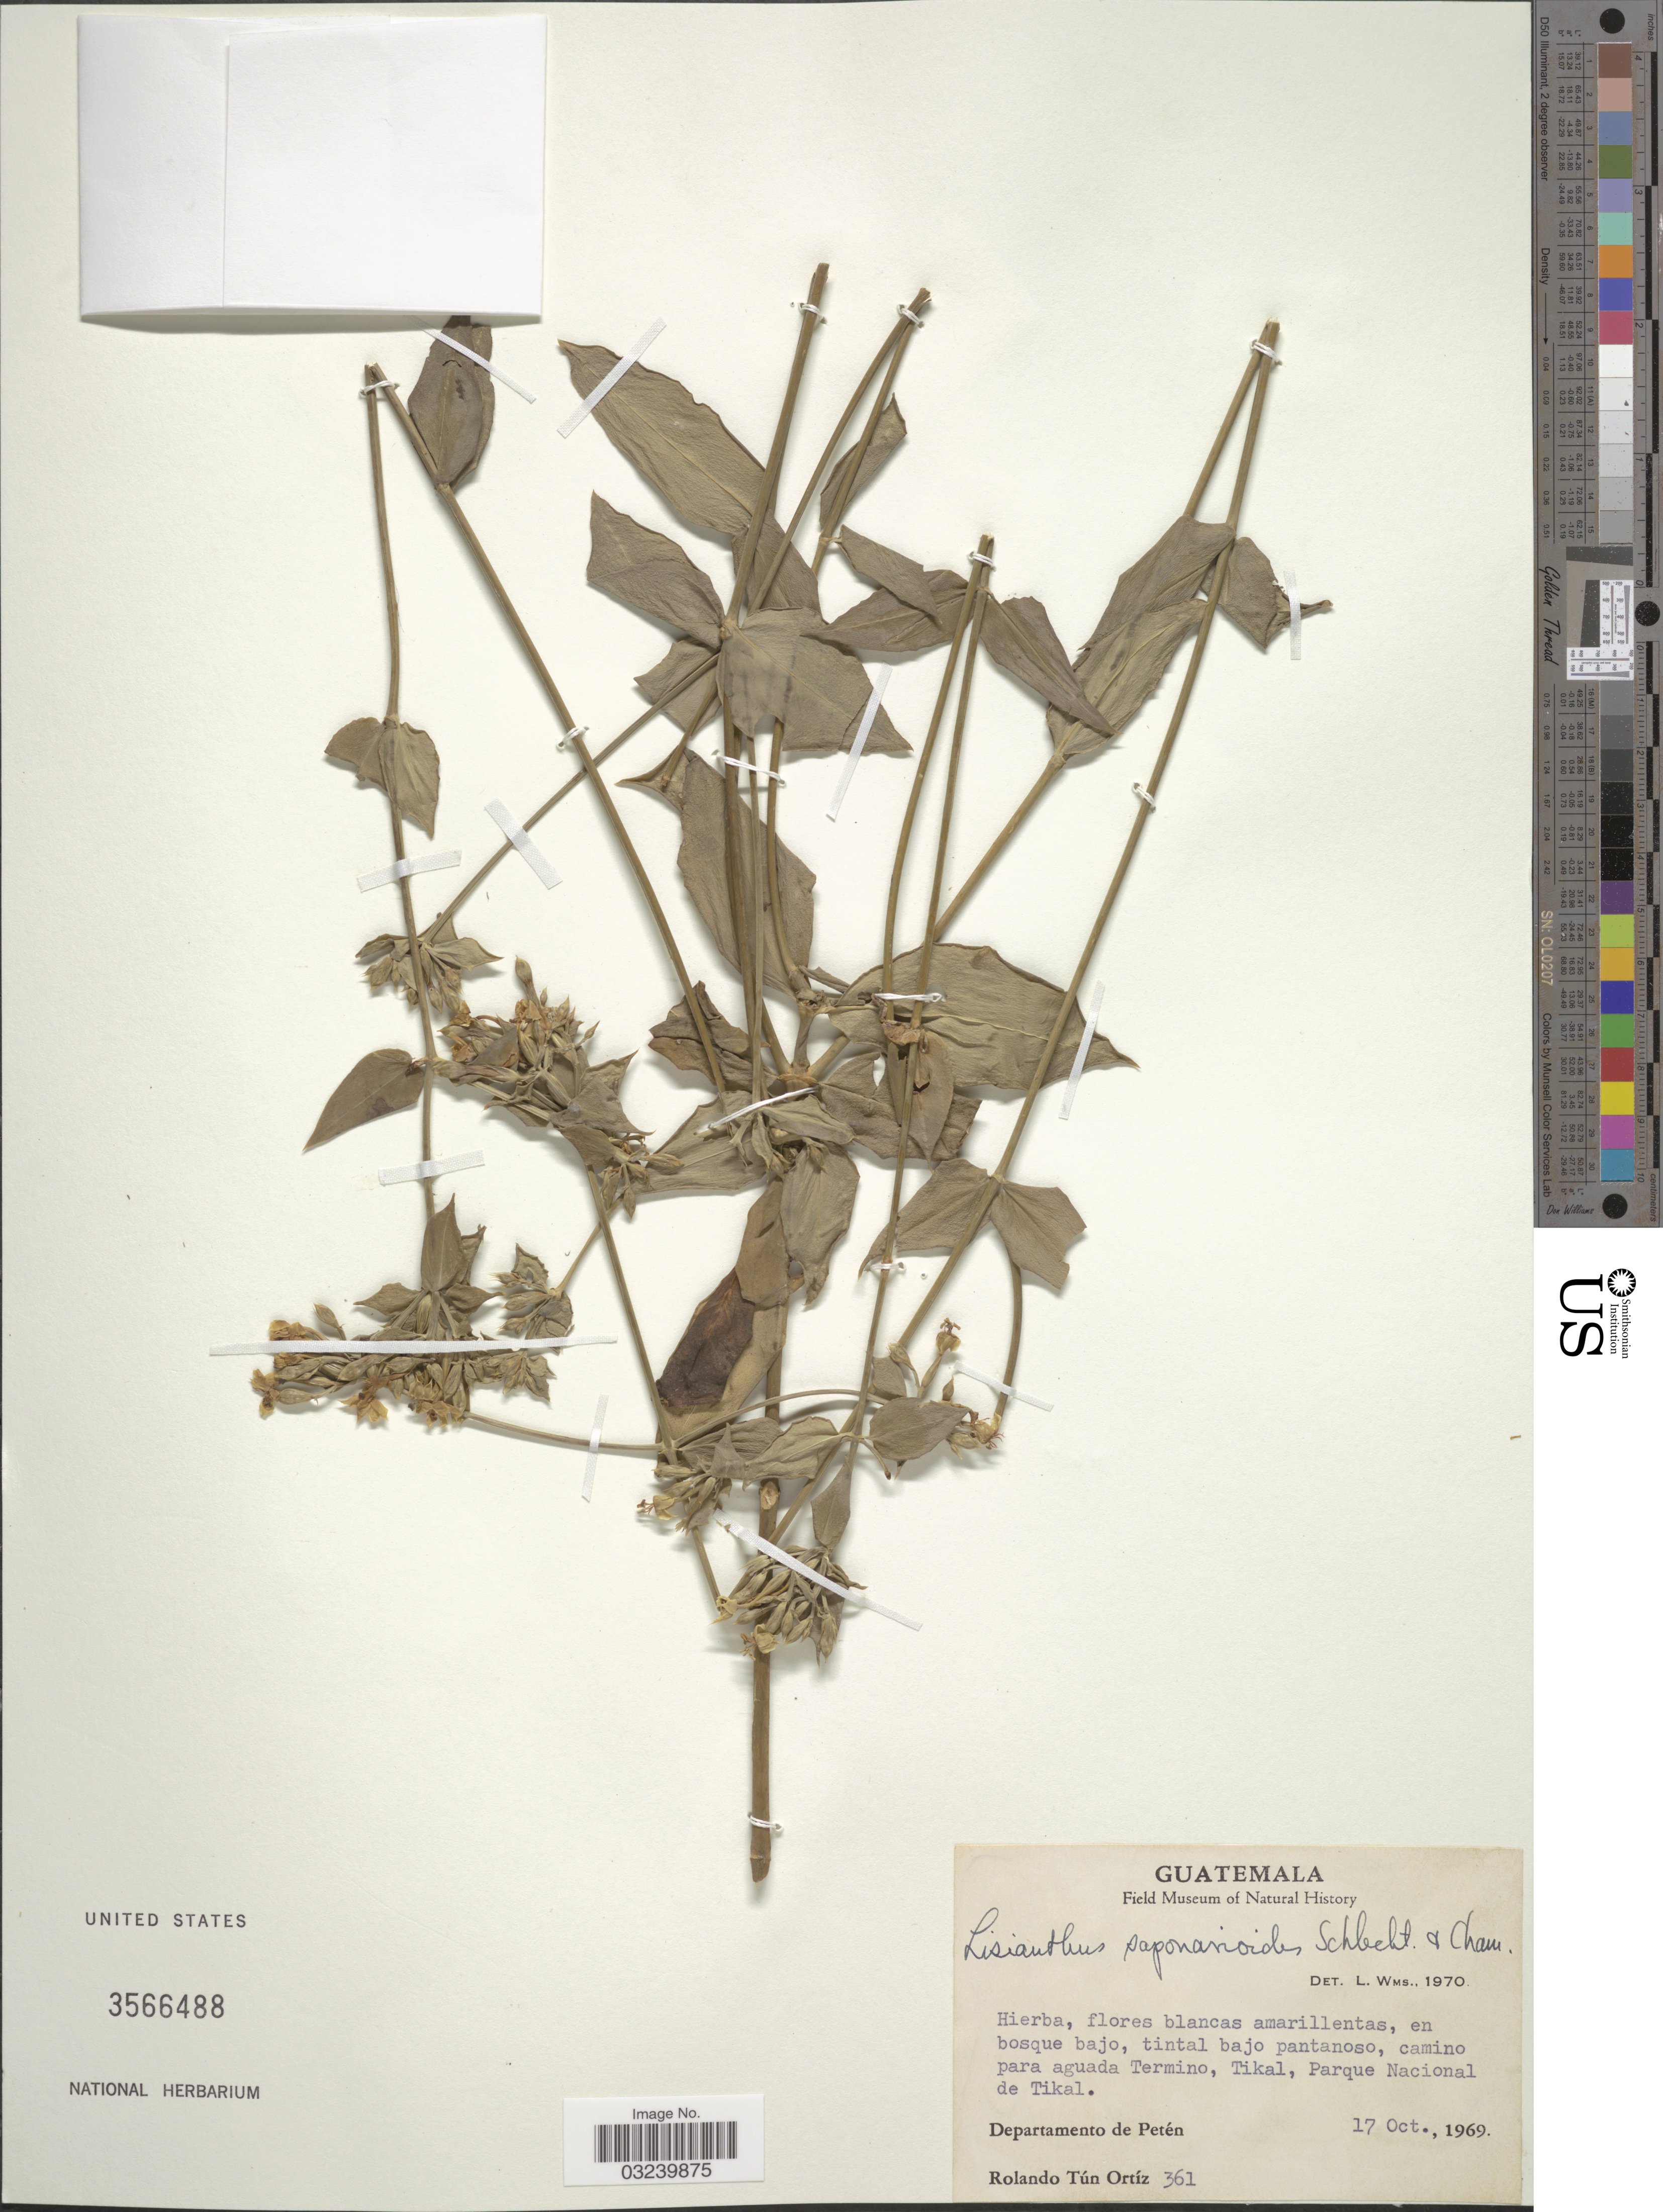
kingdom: Plantae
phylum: Tracheophyta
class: Magnoliopsida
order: Gentianales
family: Gentianaceae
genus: Lisianthius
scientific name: Lisianthius saponarioides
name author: Schltdl. & Cham.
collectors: R. Tún Ortíz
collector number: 361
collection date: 1969-10-17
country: Guatemala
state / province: El Petén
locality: Camino para aguada Termino, Tikal, Parque Nacional de Tikal, Departamento de Petén.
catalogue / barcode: US 3566488